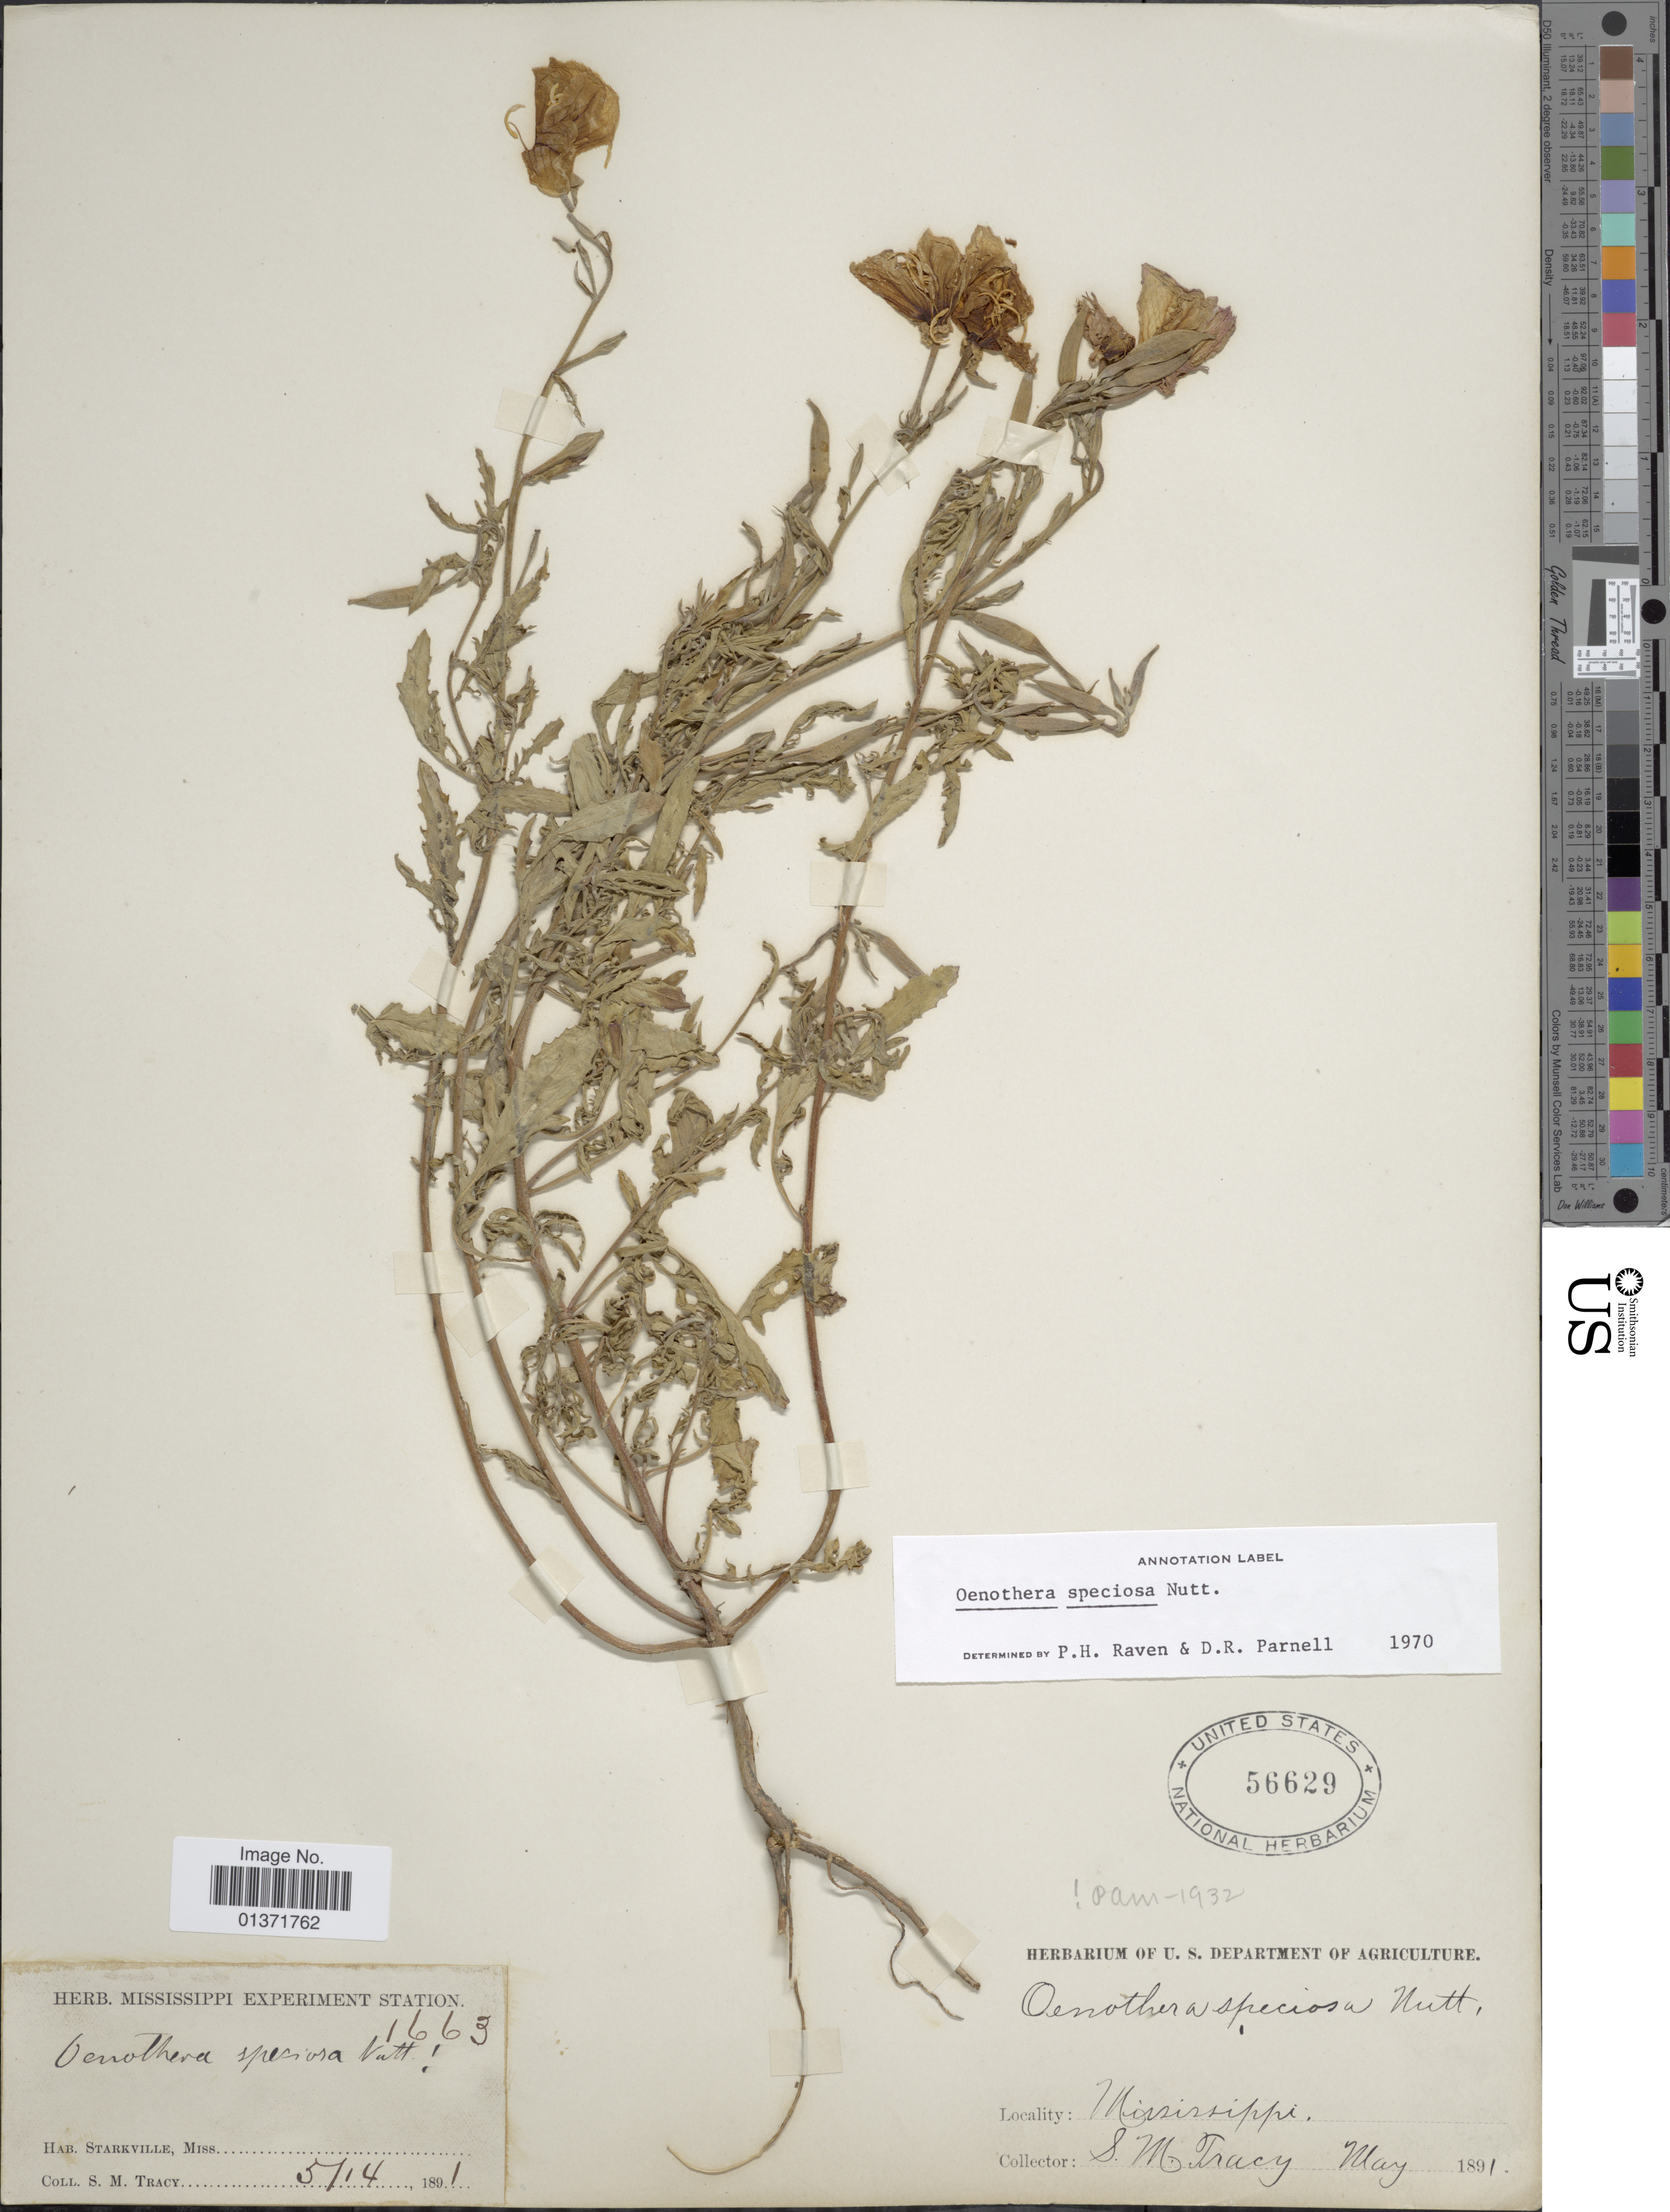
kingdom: Plantae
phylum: Tracheophyta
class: Magnoliopsida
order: Myrtales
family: Onagraceae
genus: Oenothera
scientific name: Oenothera speciosa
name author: Nutt.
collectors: S. M. Tracy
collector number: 1663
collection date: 1891-05-14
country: United States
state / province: Mississippi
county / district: Oktibbeha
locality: Starkville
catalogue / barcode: US 56629